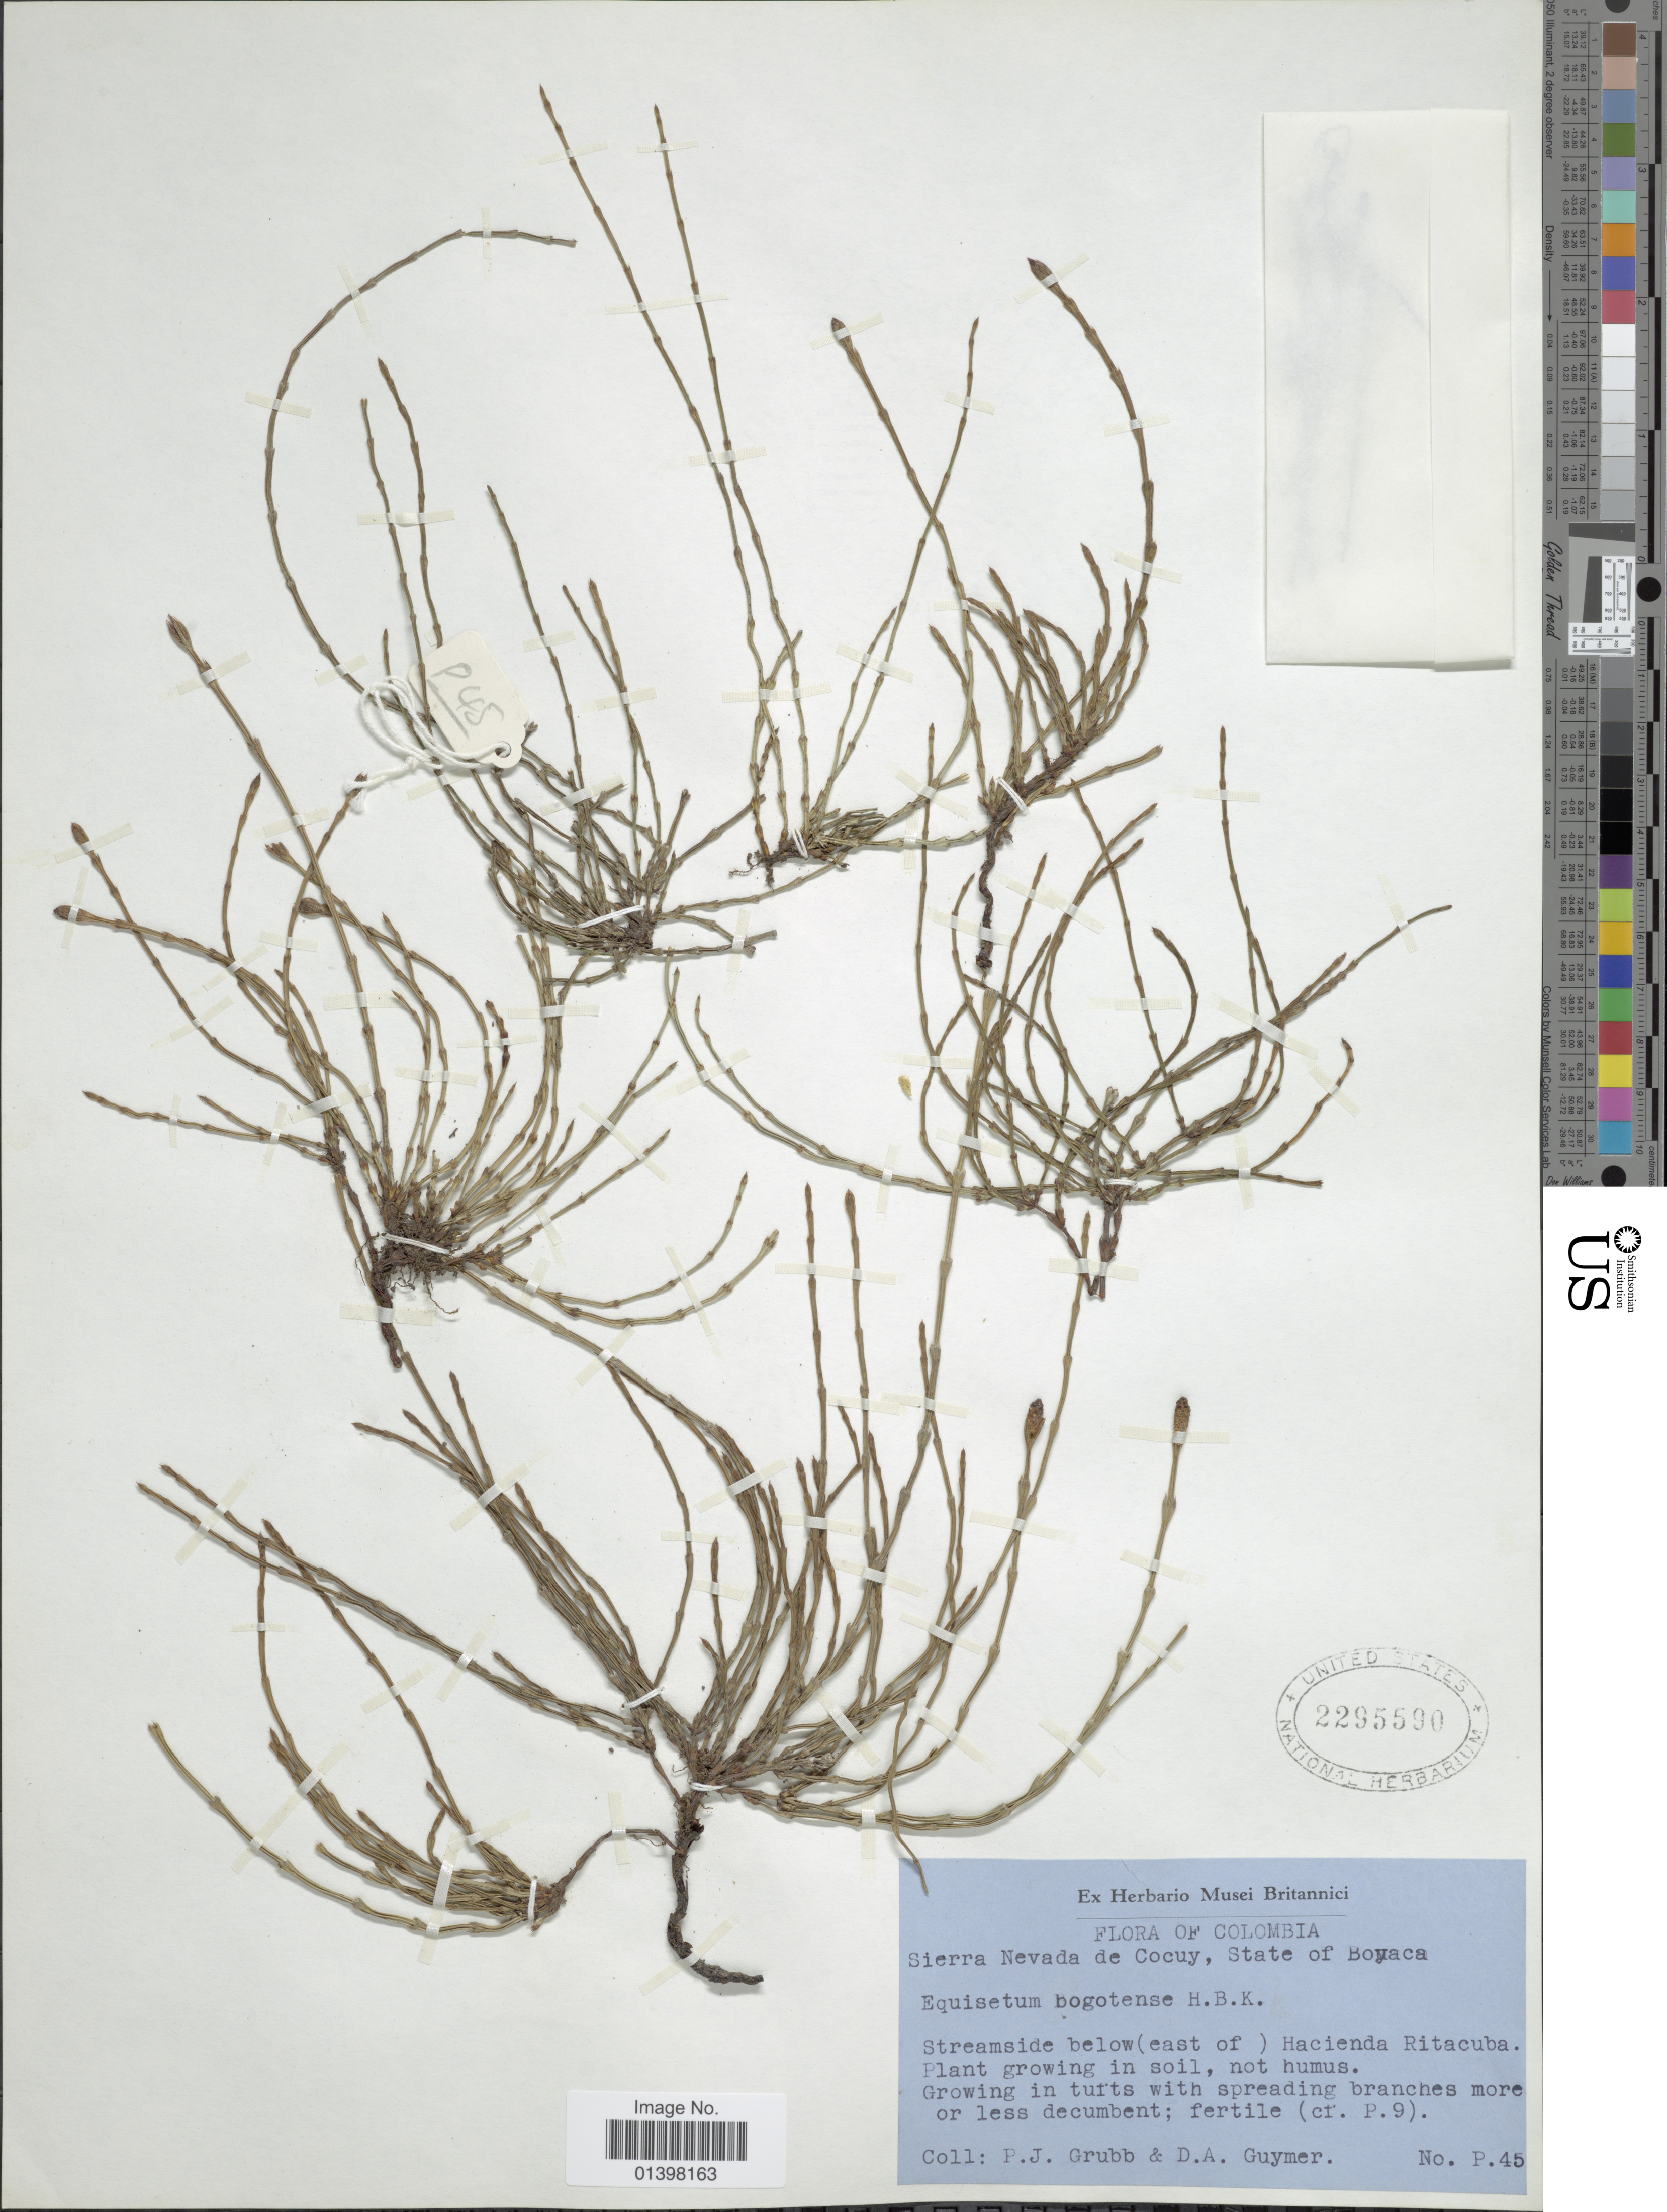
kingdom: Plantae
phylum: Tracheophyta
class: Polypodiopsida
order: Equisetales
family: Equisetaceae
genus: Equisetum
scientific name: Equisetum bogotense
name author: Kunth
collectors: P. J. Grubb & D. Guymer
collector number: P. 45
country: Colombia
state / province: Boyacá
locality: Sierra Nevada de Cocuy, Streamside below (east of) Hacienda Ritacuba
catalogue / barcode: US 2295590